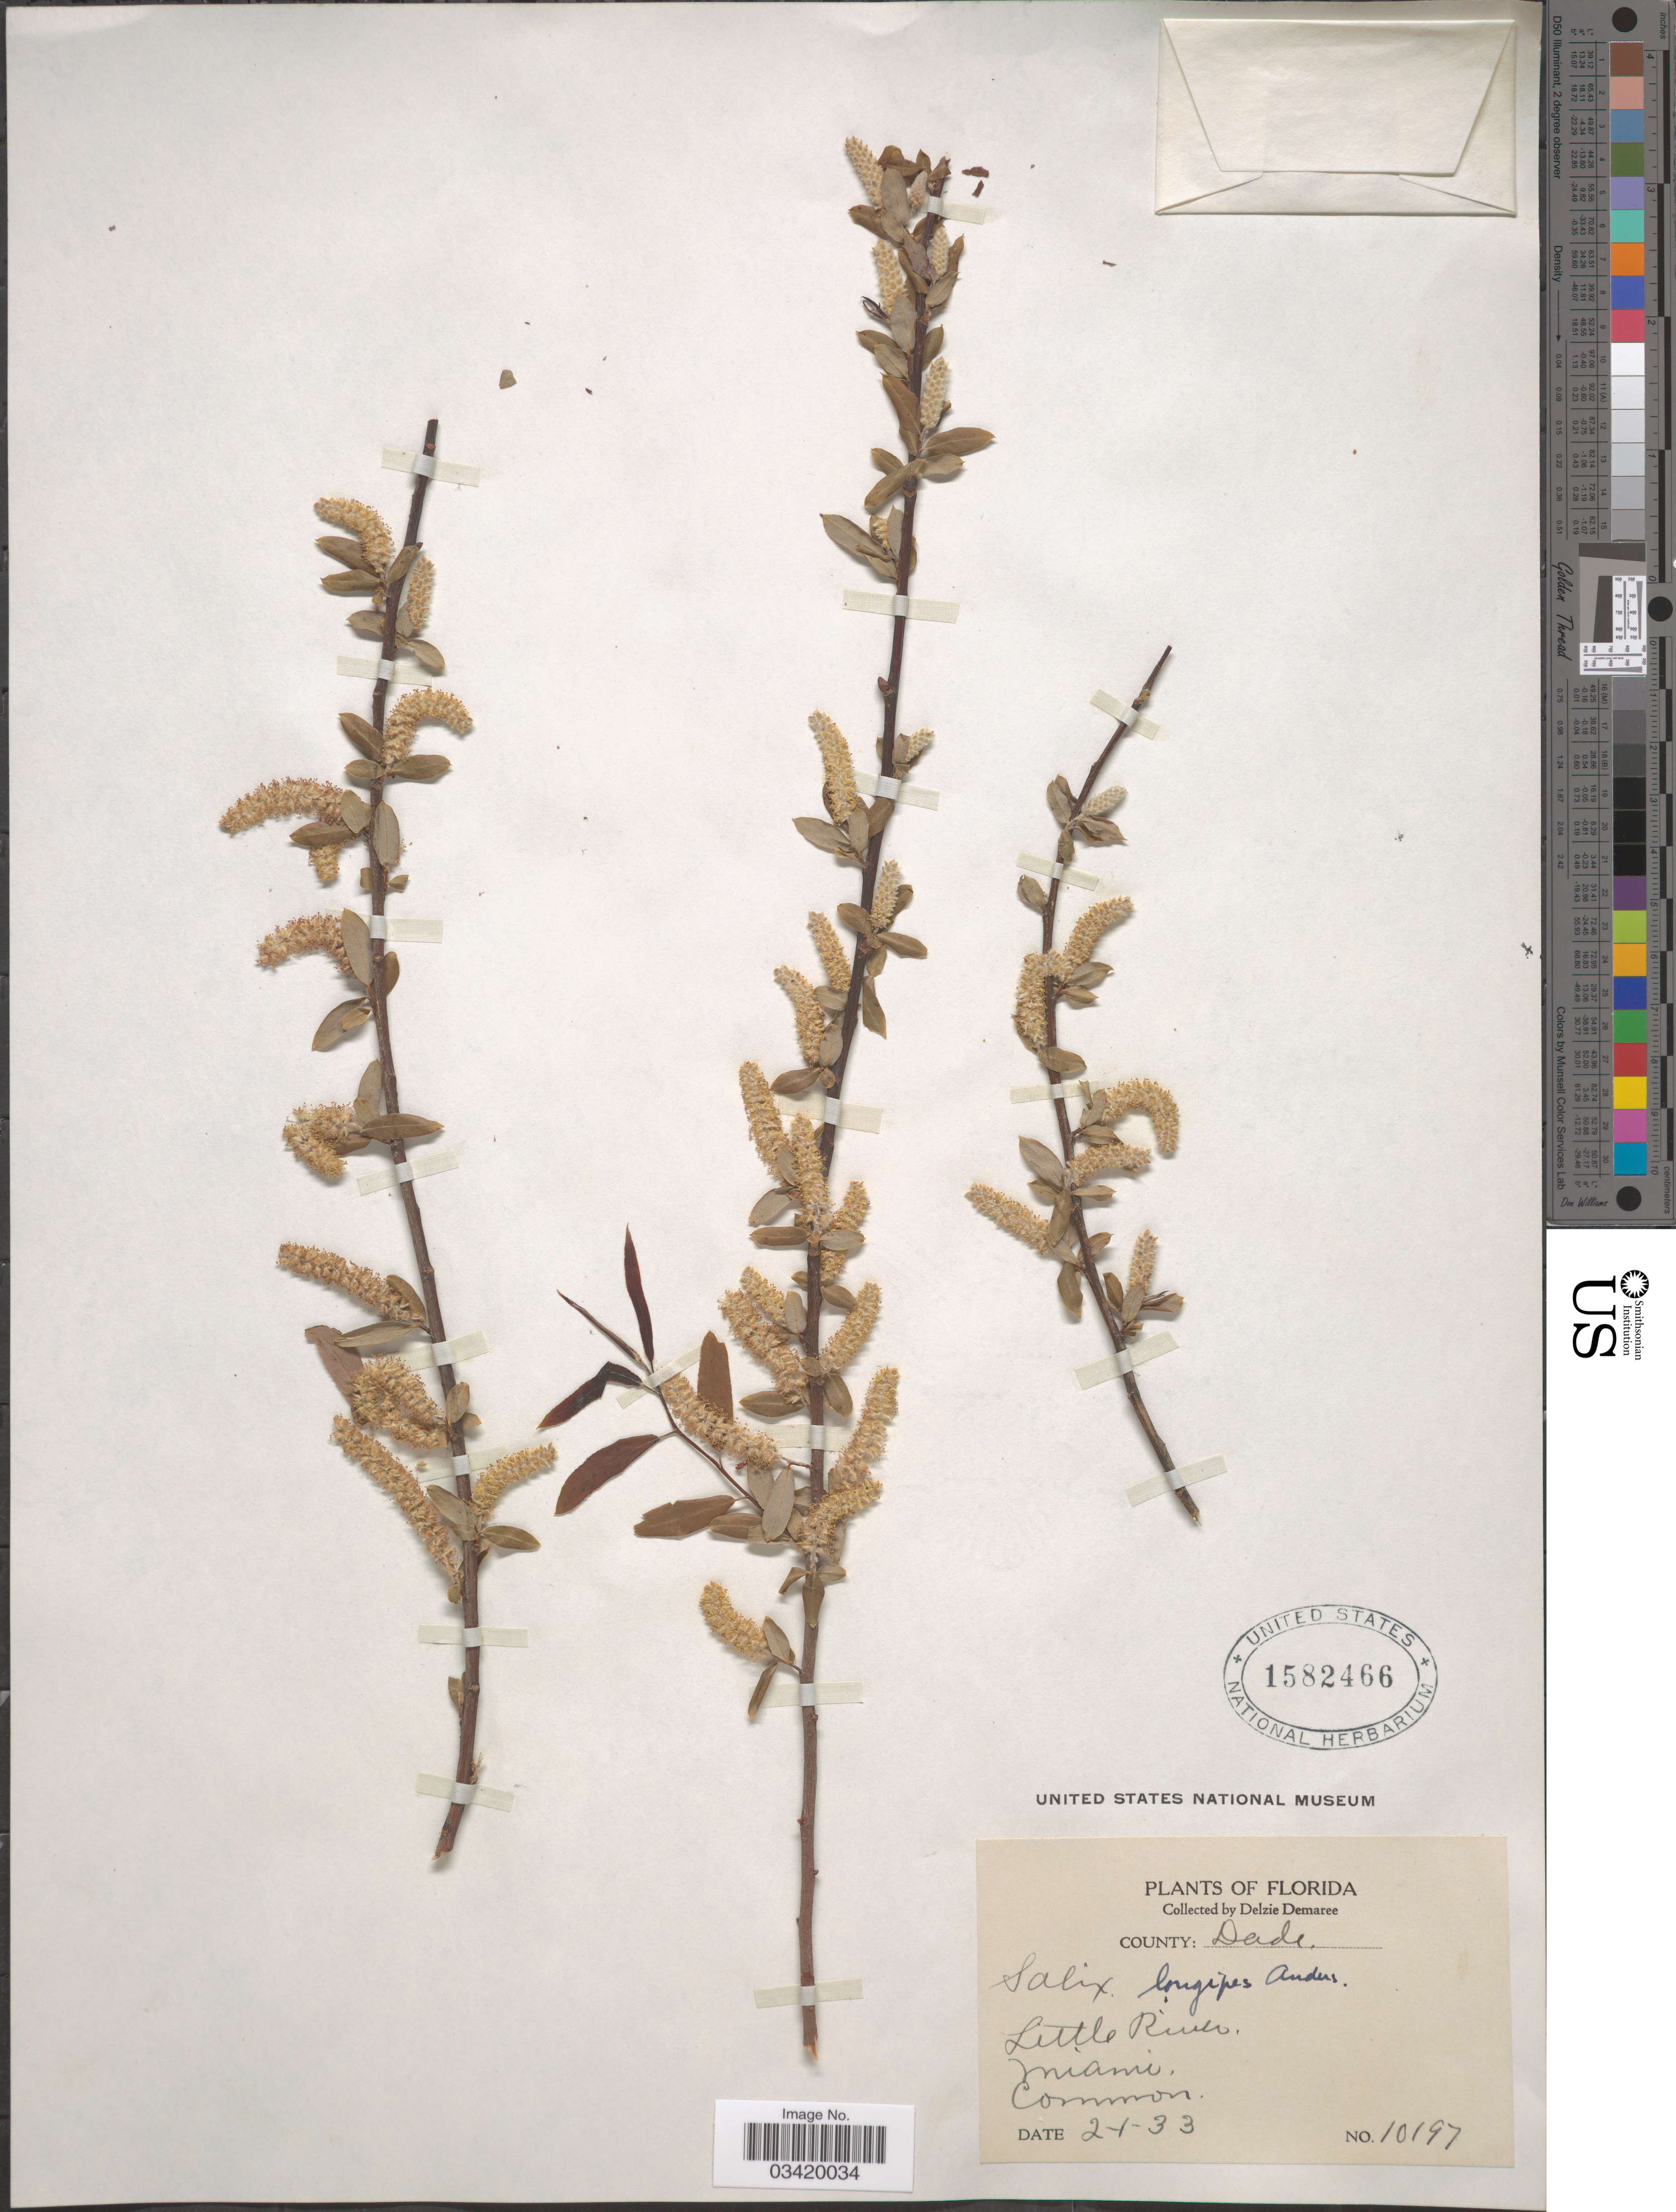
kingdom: Plantae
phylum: Tracheophyta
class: Magnoliopsida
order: Malpighiales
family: Salicaceae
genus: Salix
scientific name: Salix caroliniana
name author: Michx.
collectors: D. Demaree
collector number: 10197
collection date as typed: Transcribed d/m/y: 1/2/33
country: United States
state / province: Florida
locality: County: Dade. Little River. Miami.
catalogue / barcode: US 1582466